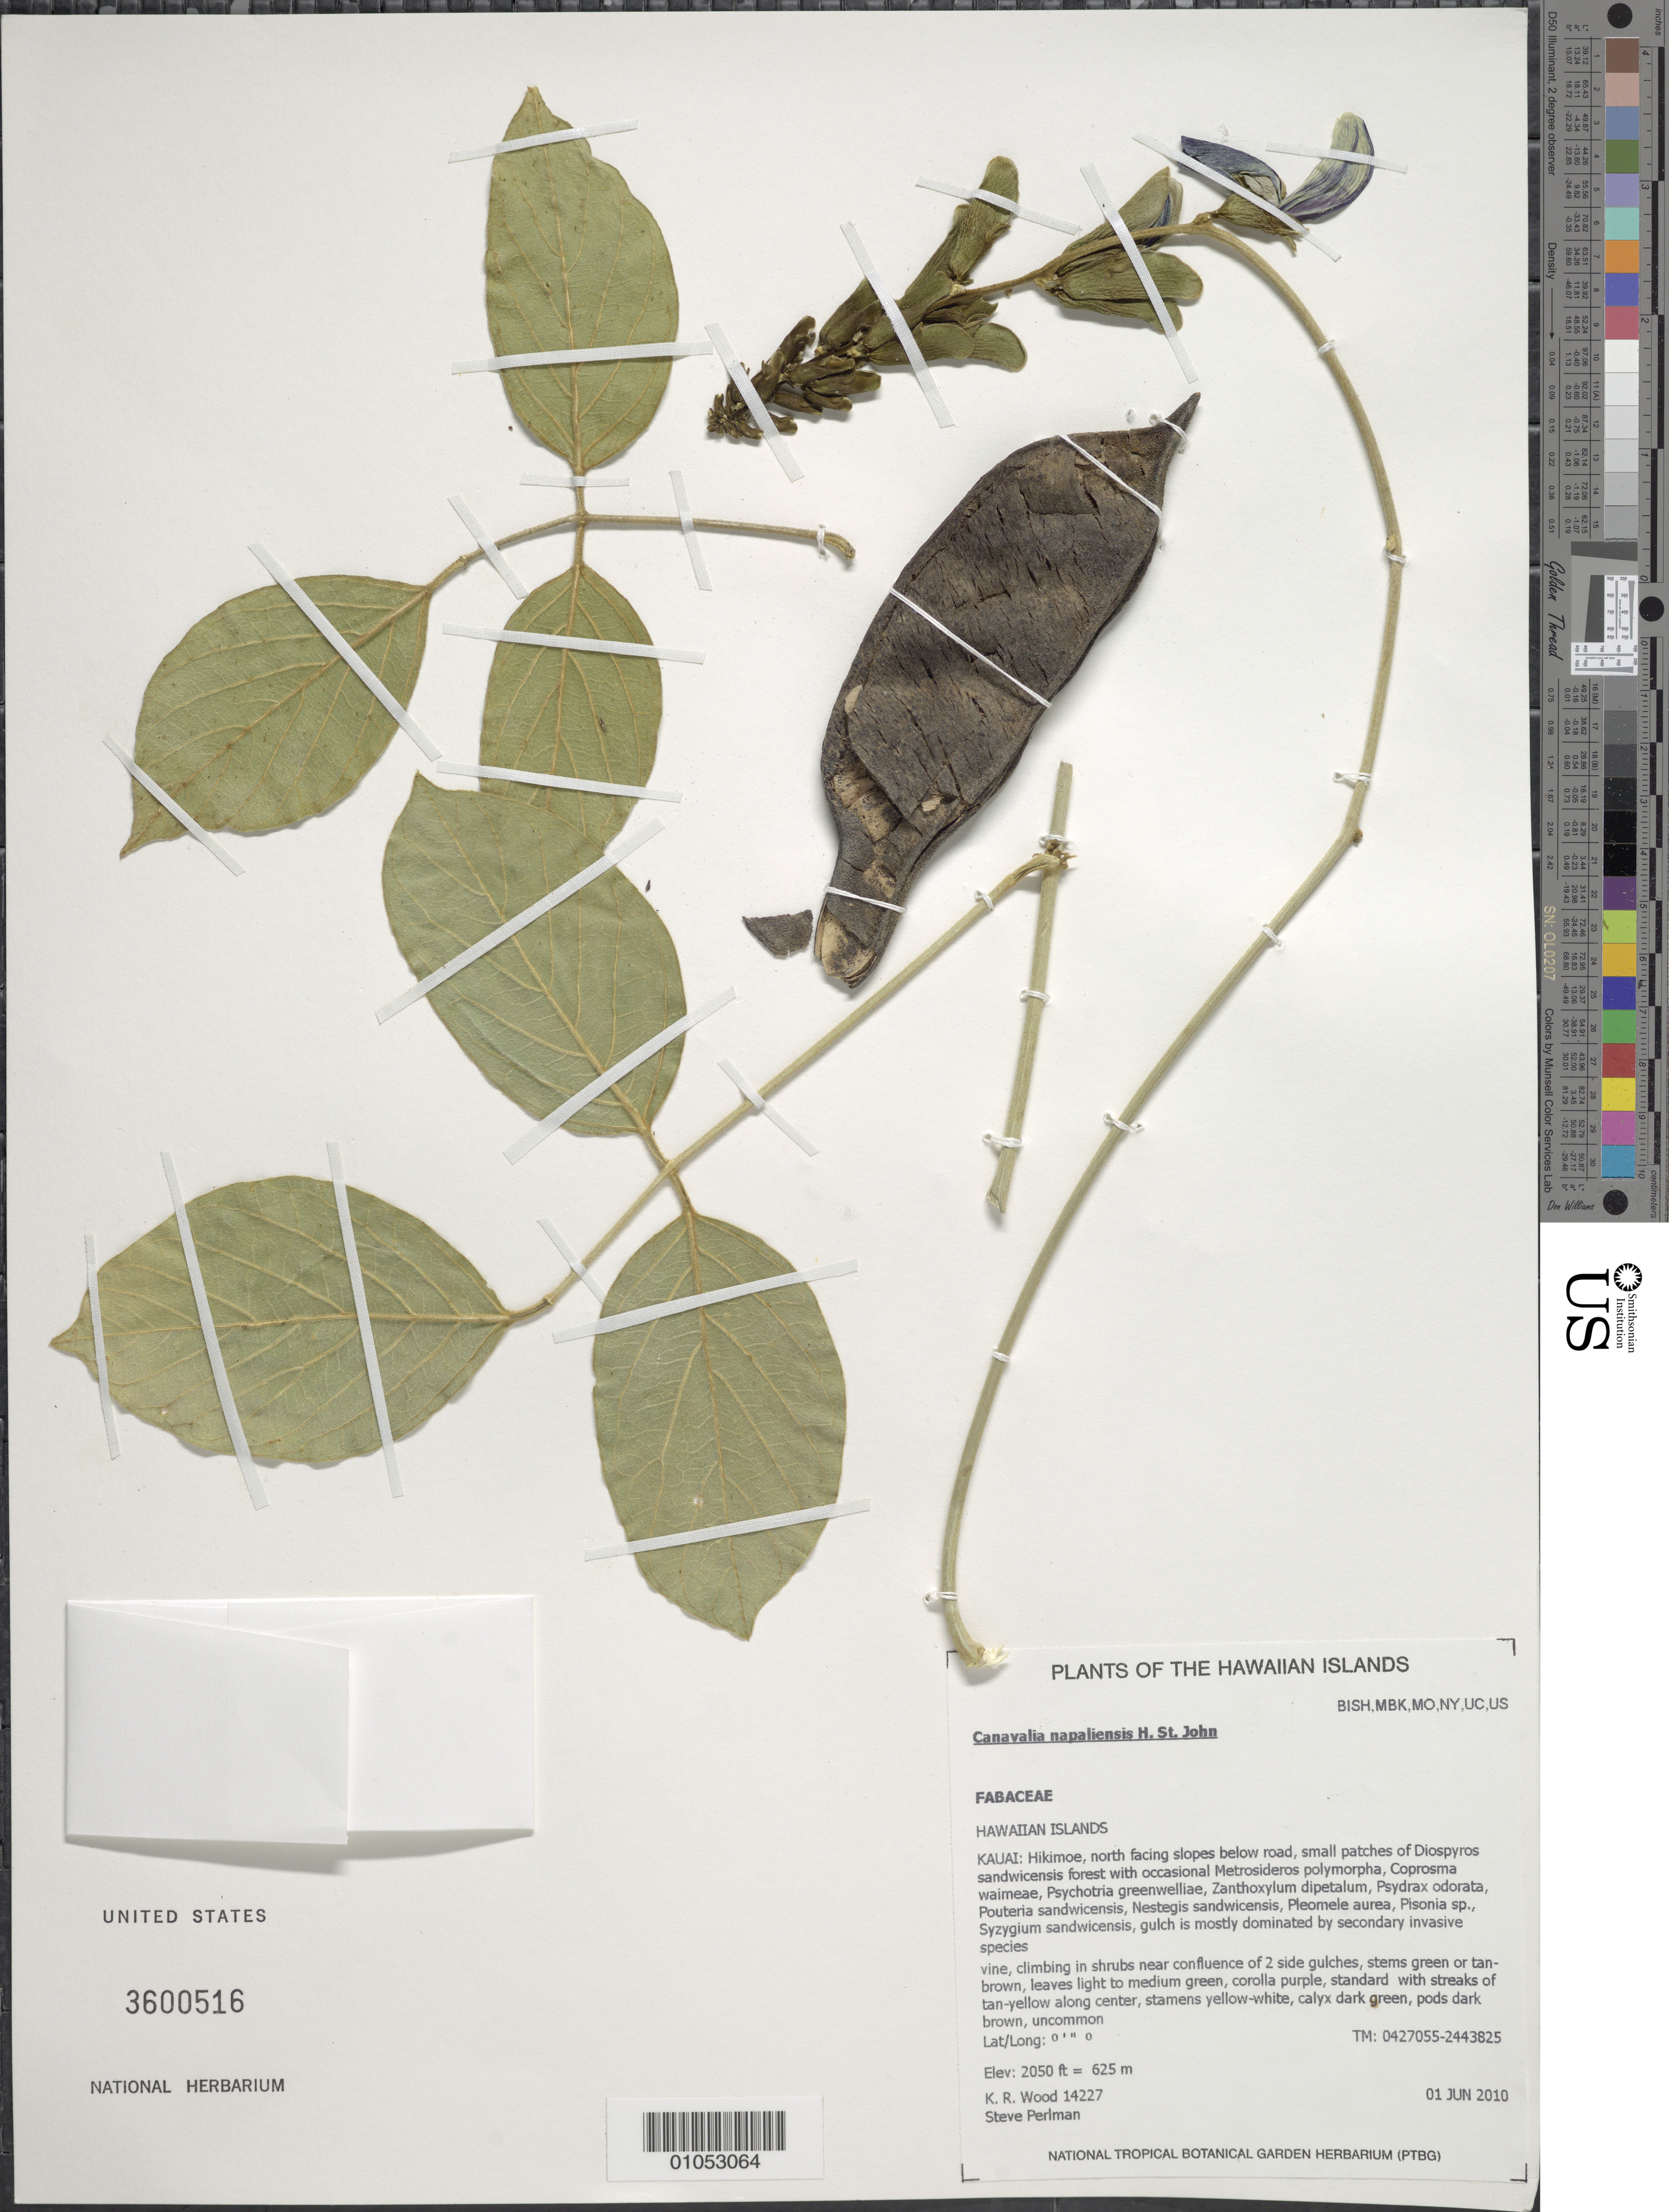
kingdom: Plantae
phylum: Tracheophyta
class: Magnoliopsida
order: Fabales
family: Fabaceae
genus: Canavalia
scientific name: Canavalia napaliensis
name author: H. St. John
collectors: K. R. Wood & S. P. Perlman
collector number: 14227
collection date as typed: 1 Jun 2010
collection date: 2010-06-01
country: United States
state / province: Hawaii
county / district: Kaui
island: Kaua'i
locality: Hikimoe, north facing slopes below road.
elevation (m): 625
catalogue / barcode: US 3600516